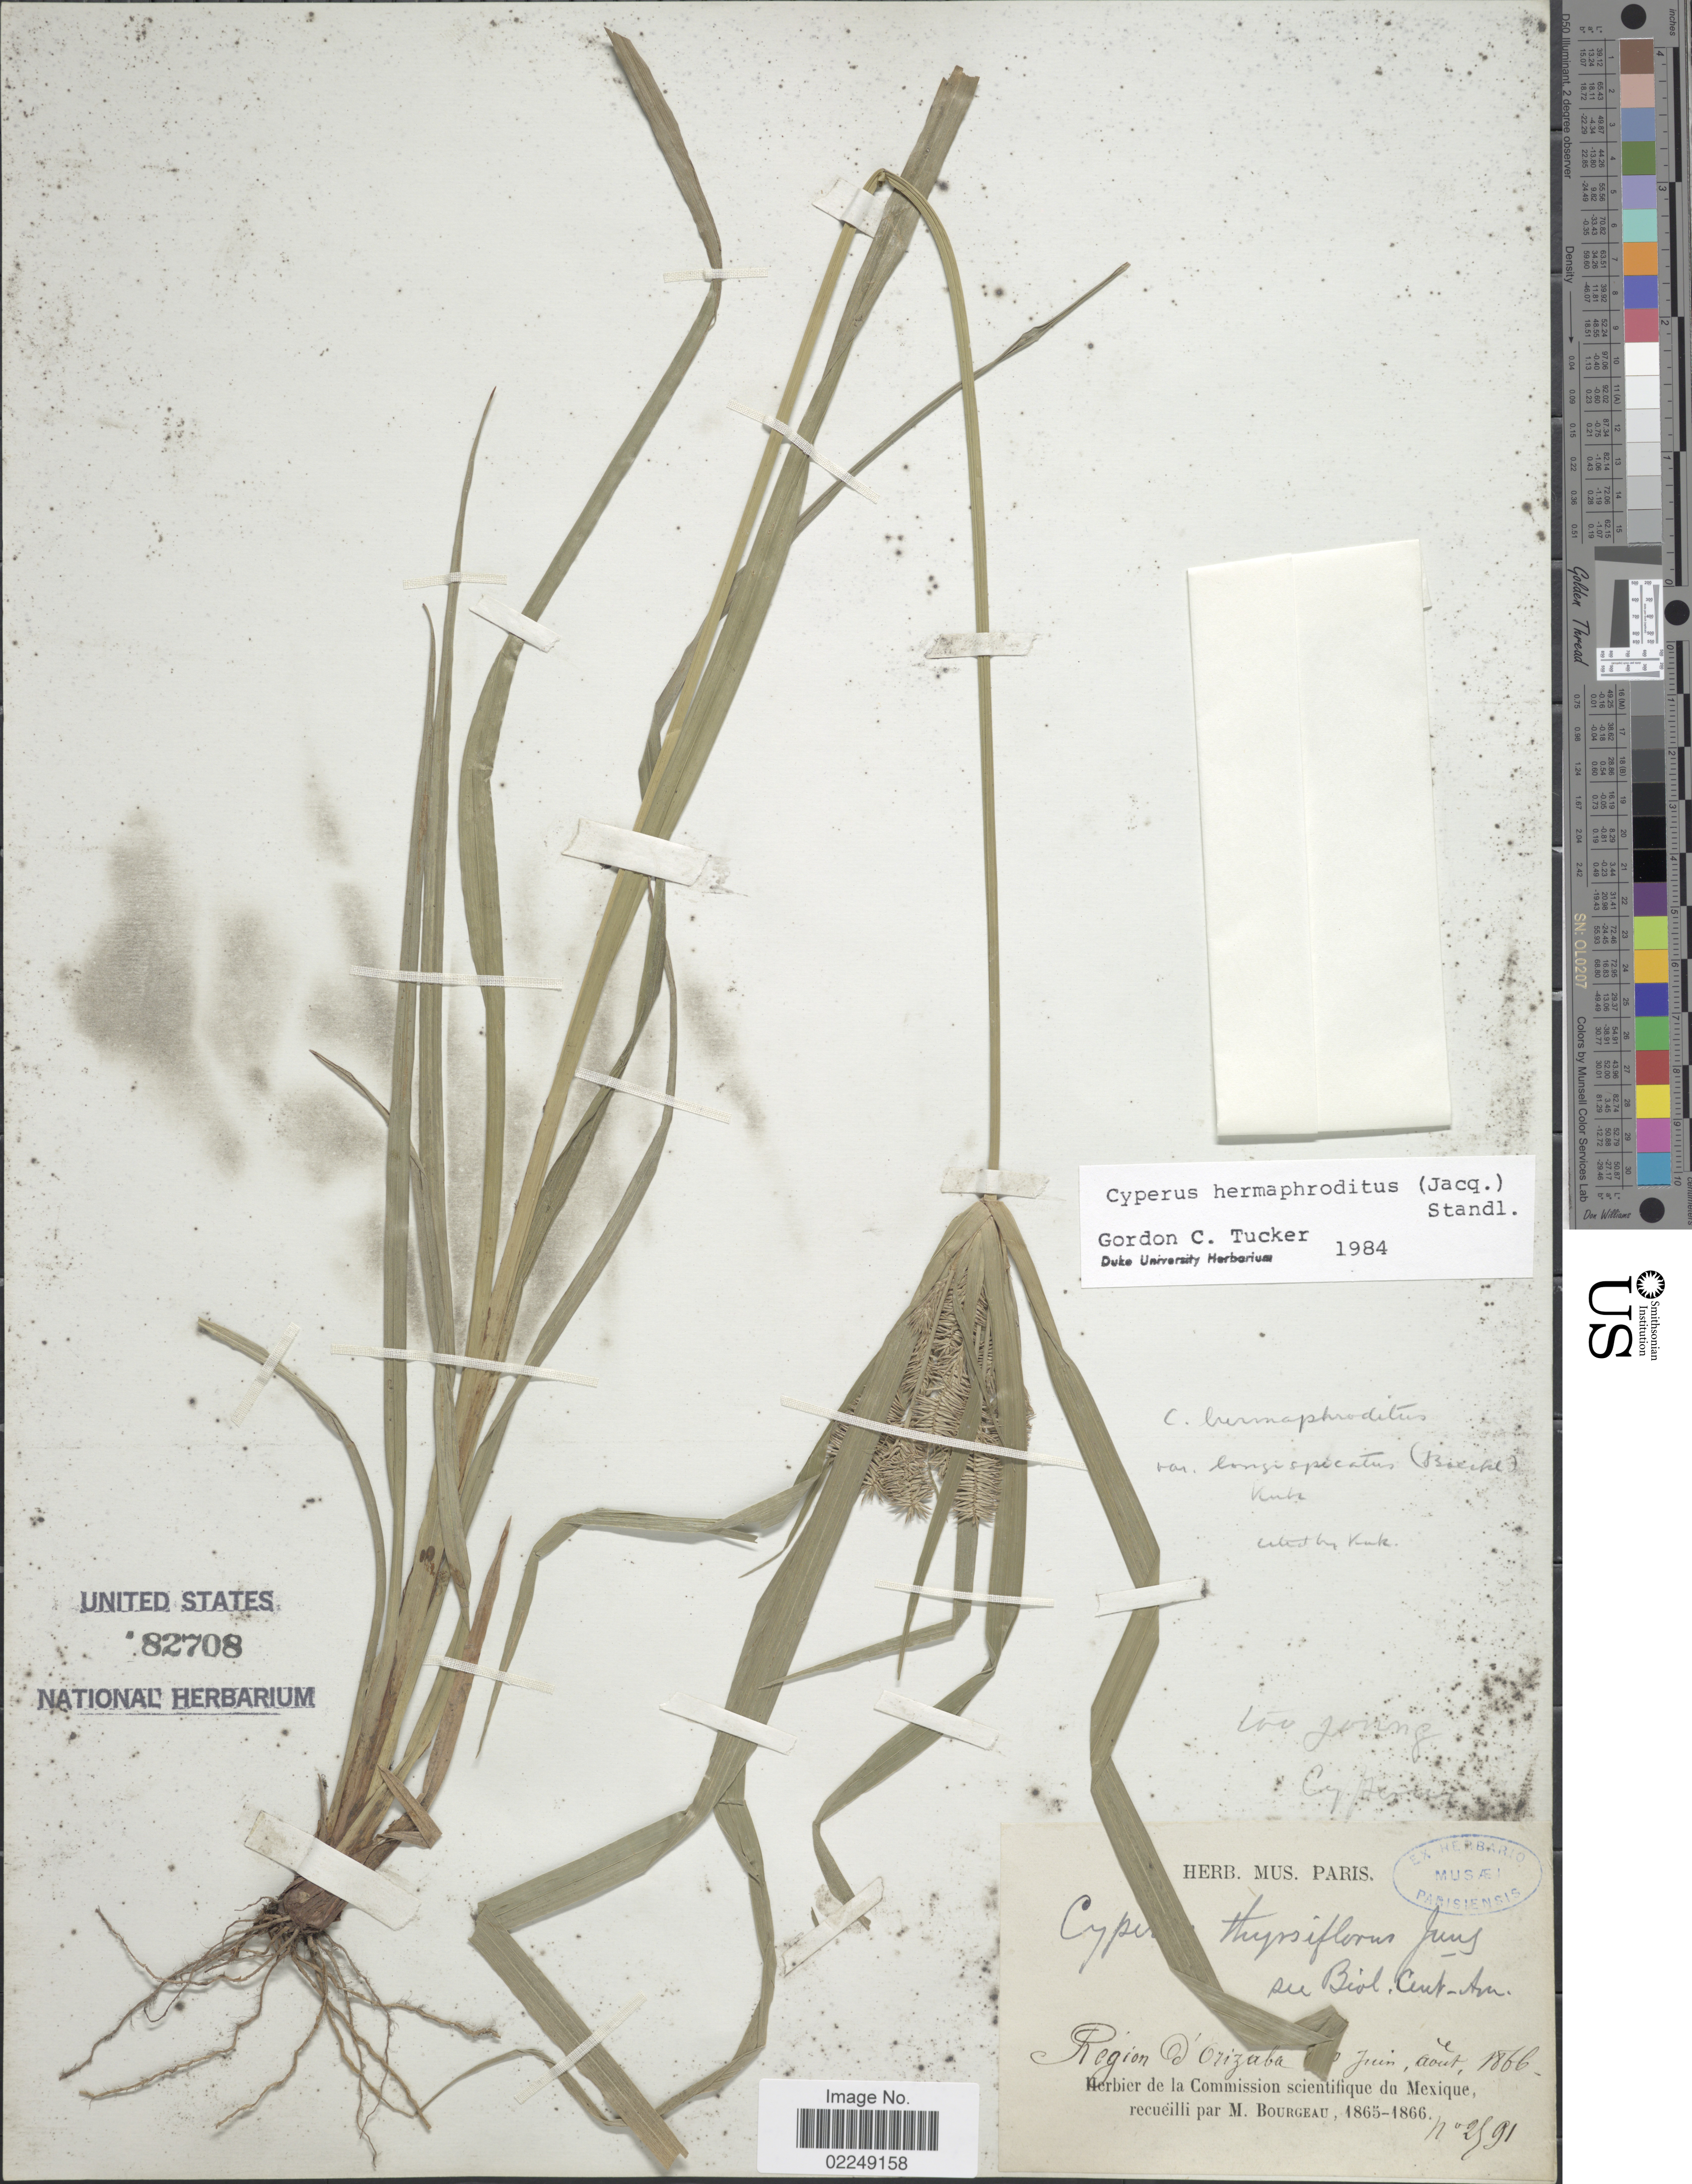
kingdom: Plantae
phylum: Tracheophyta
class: Liliopsida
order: Poales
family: Cyperaceae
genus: Cyperus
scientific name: Cyperus hermaphroditus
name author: (Jacq.) Standl.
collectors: M. Bourgeau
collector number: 2991*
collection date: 1866-06/1866-08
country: Mexico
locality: Region D'Orizaba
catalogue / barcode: US 82708